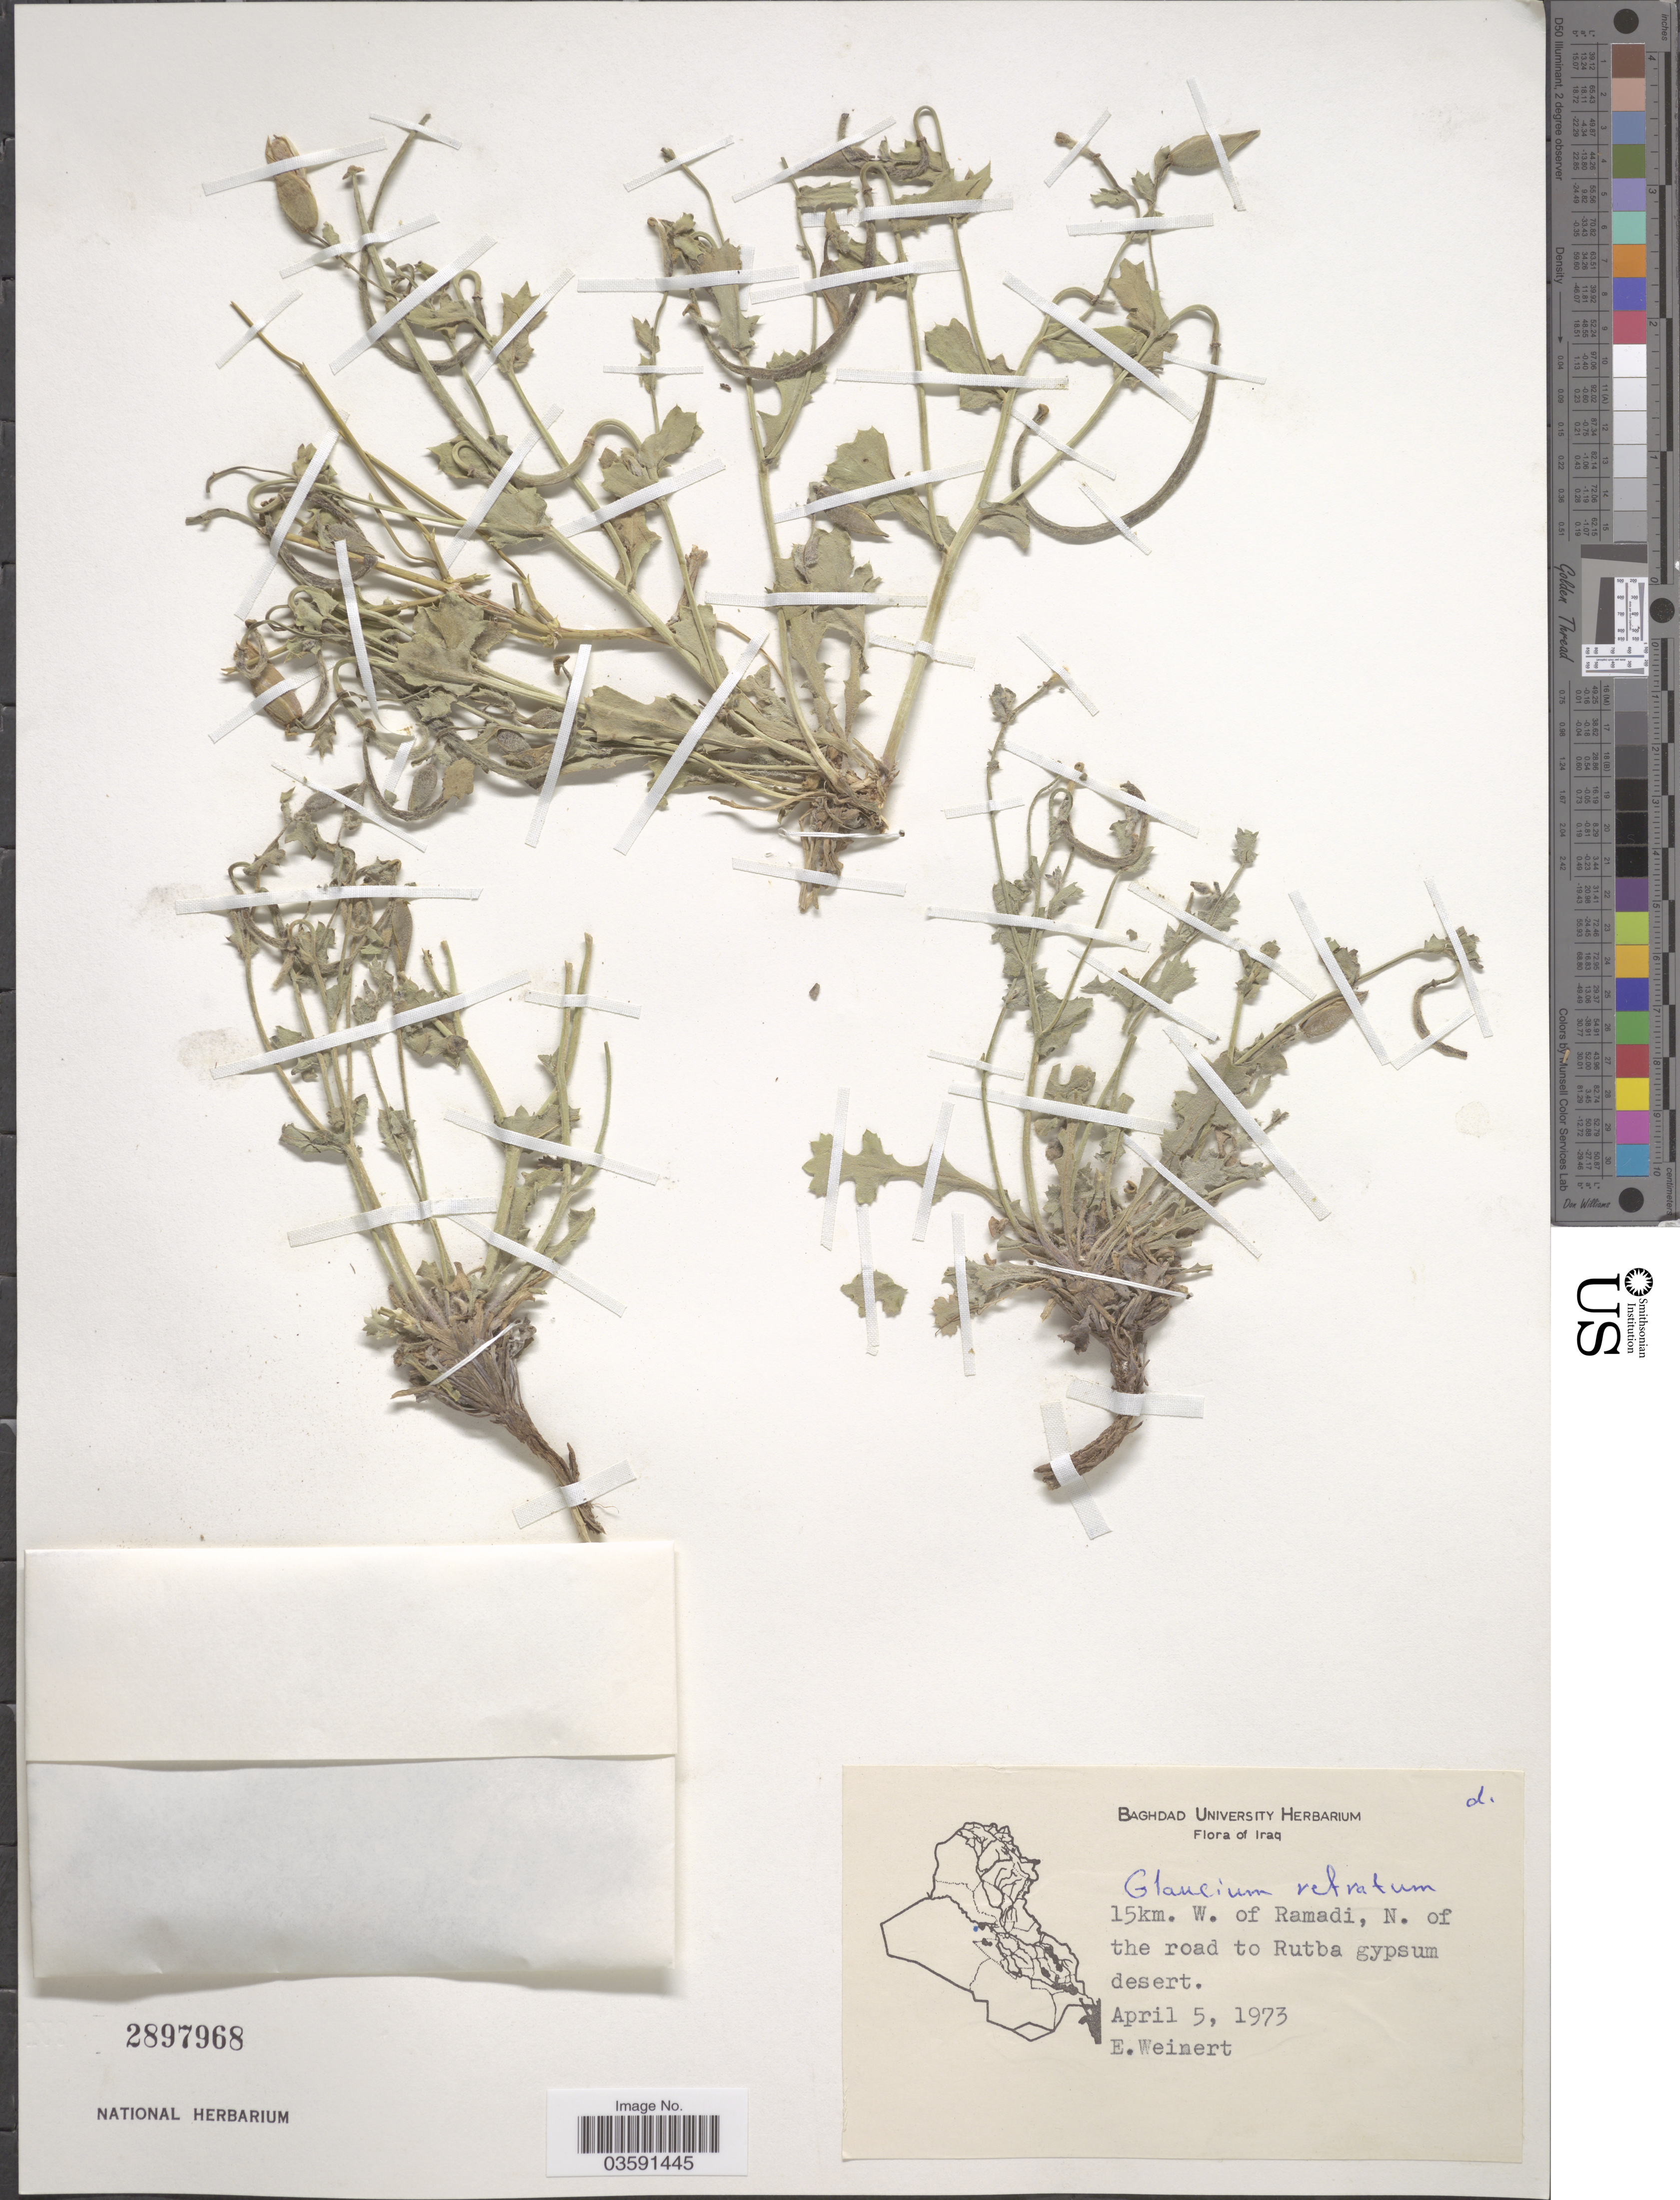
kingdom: Plantae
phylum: Tracheophyta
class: Magnoliopsida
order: Ranunculales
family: Papaveraceae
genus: Glaucium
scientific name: Glaucium refractum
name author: Nabelek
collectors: E. Weinert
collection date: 1973-04-05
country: Iraq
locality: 15km. W. of Ramadi, N. of the road to Rutba gypsum desert.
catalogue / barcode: US 2897968